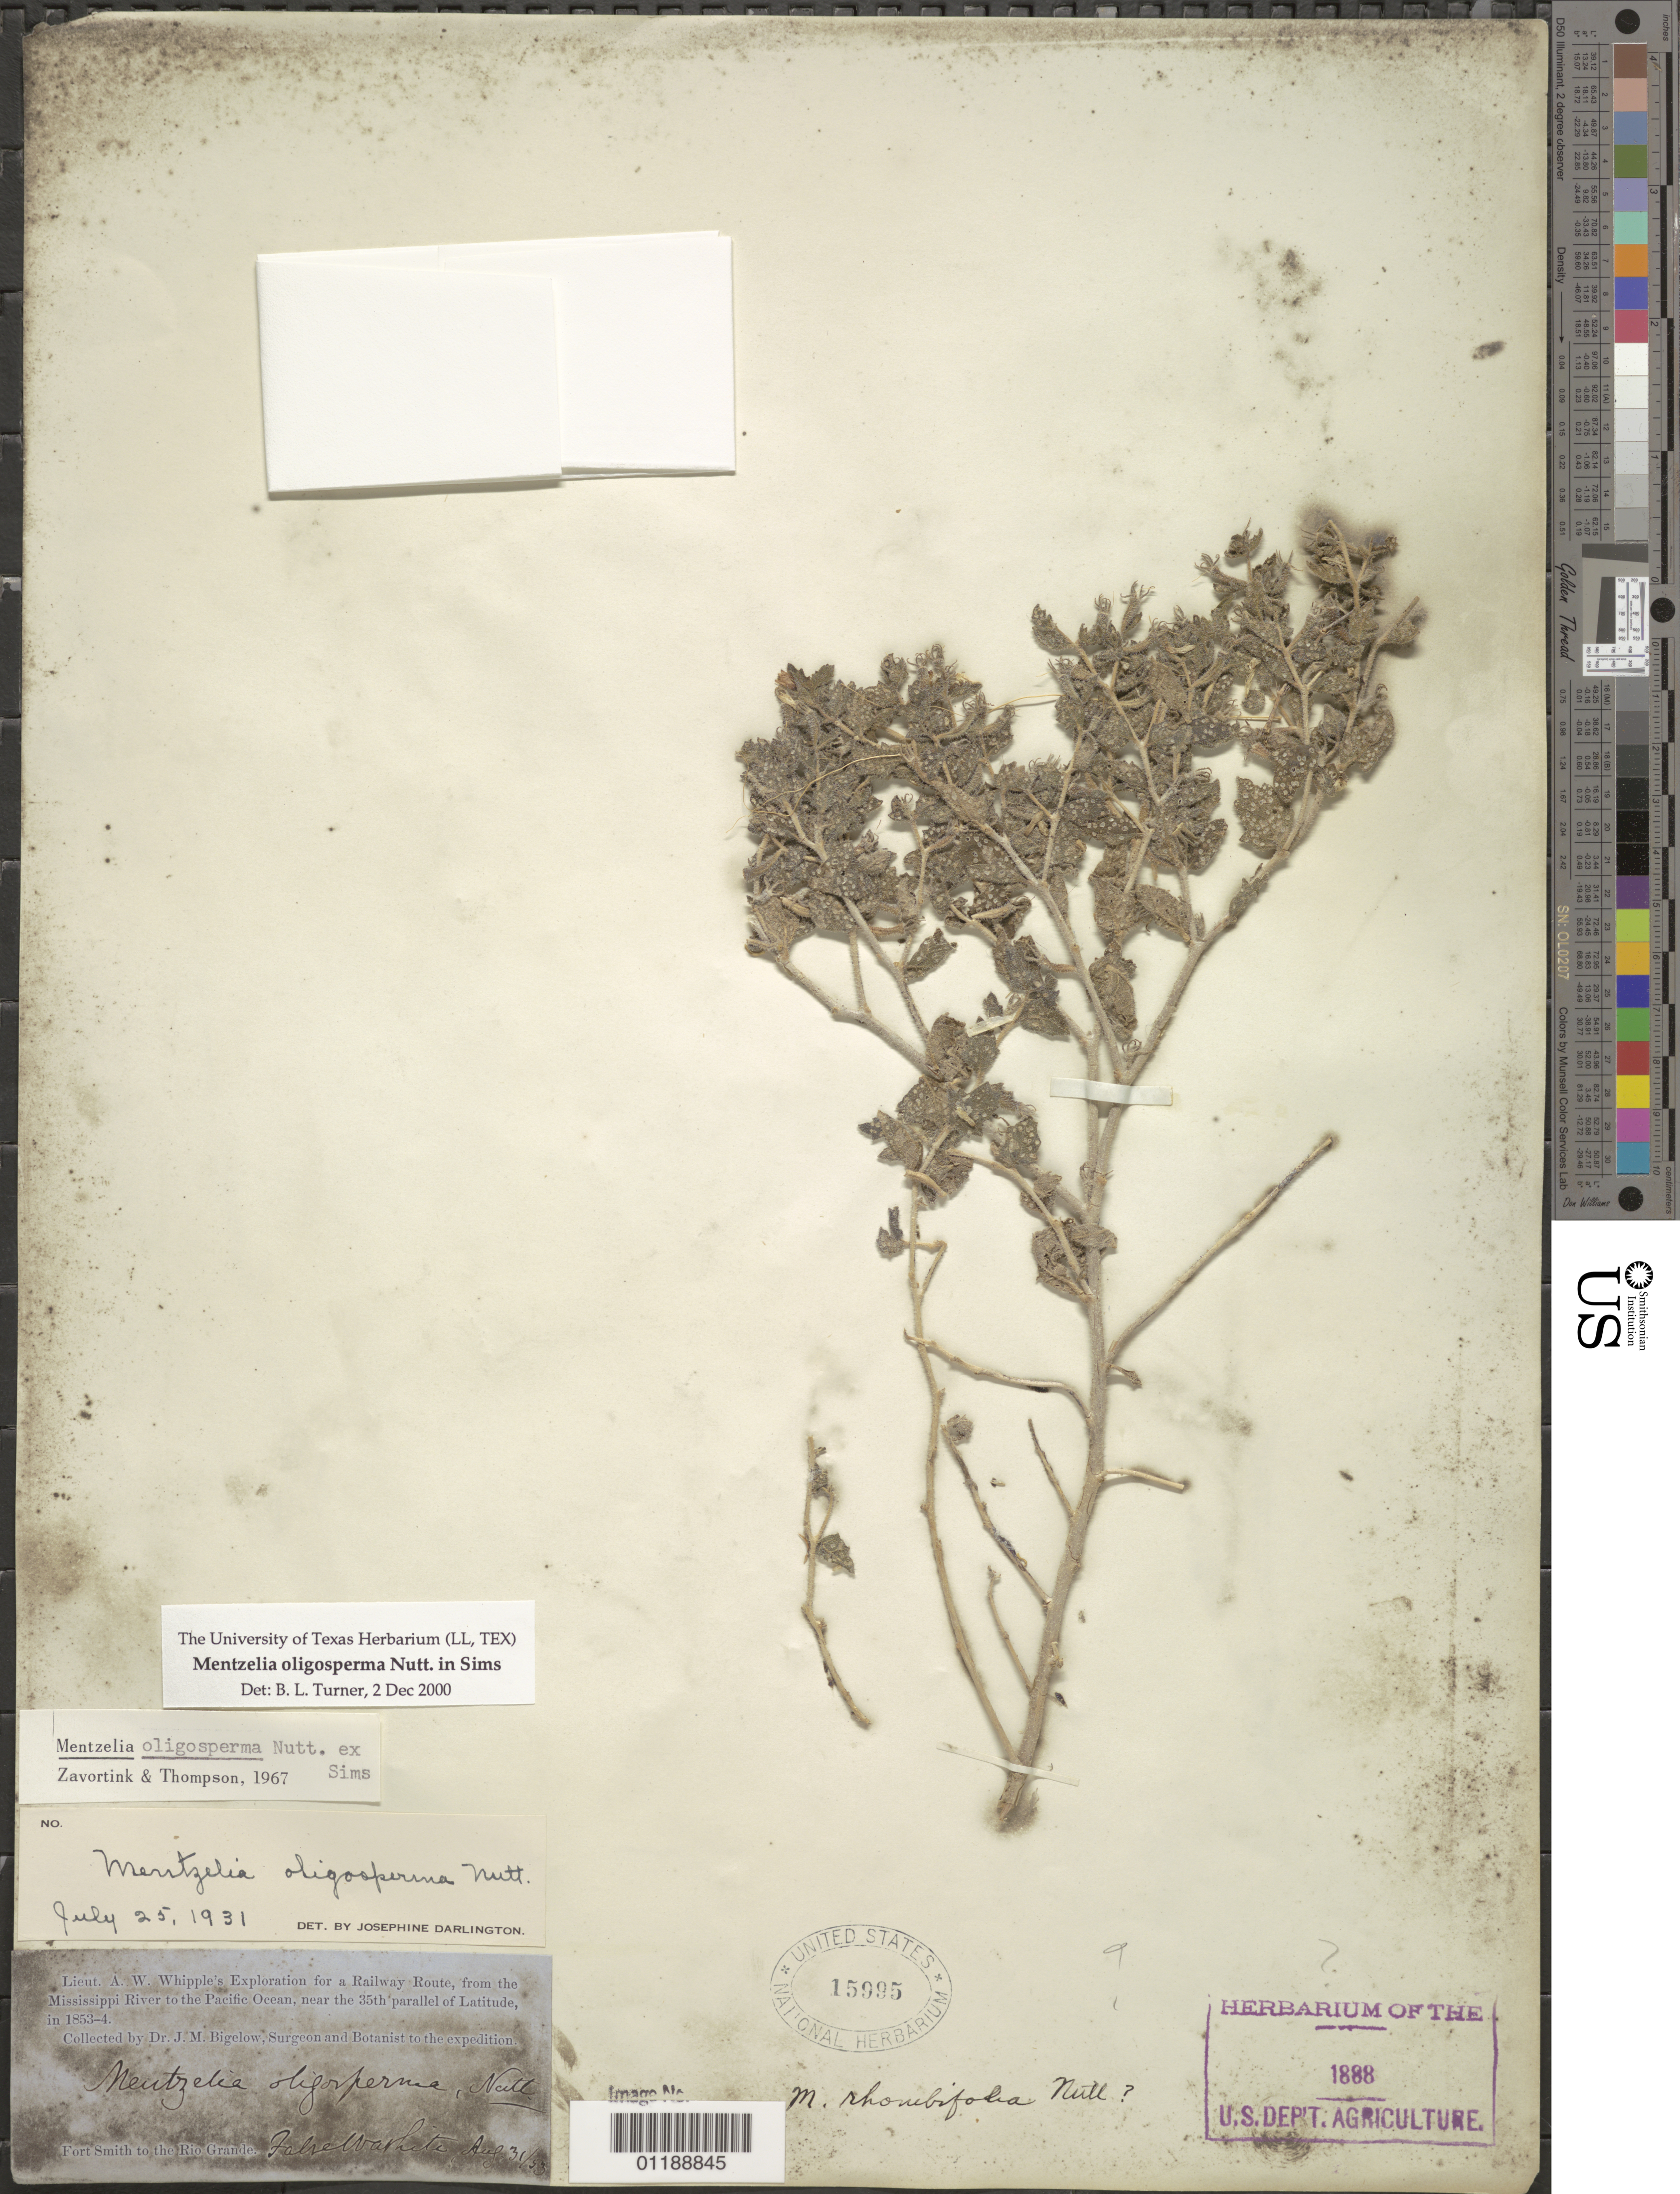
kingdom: Plantae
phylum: Tracheophyta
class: Magnoliopsida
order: Cornales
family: Loasaceae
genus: Mentzelia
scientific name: Mentzelia oligosperma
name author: Nutt. ex Sims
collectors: J. M. Bigelow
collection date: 1853/1854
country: United States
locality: Fort Smith to the Rio Grande. False Washita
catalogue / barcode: US 15995